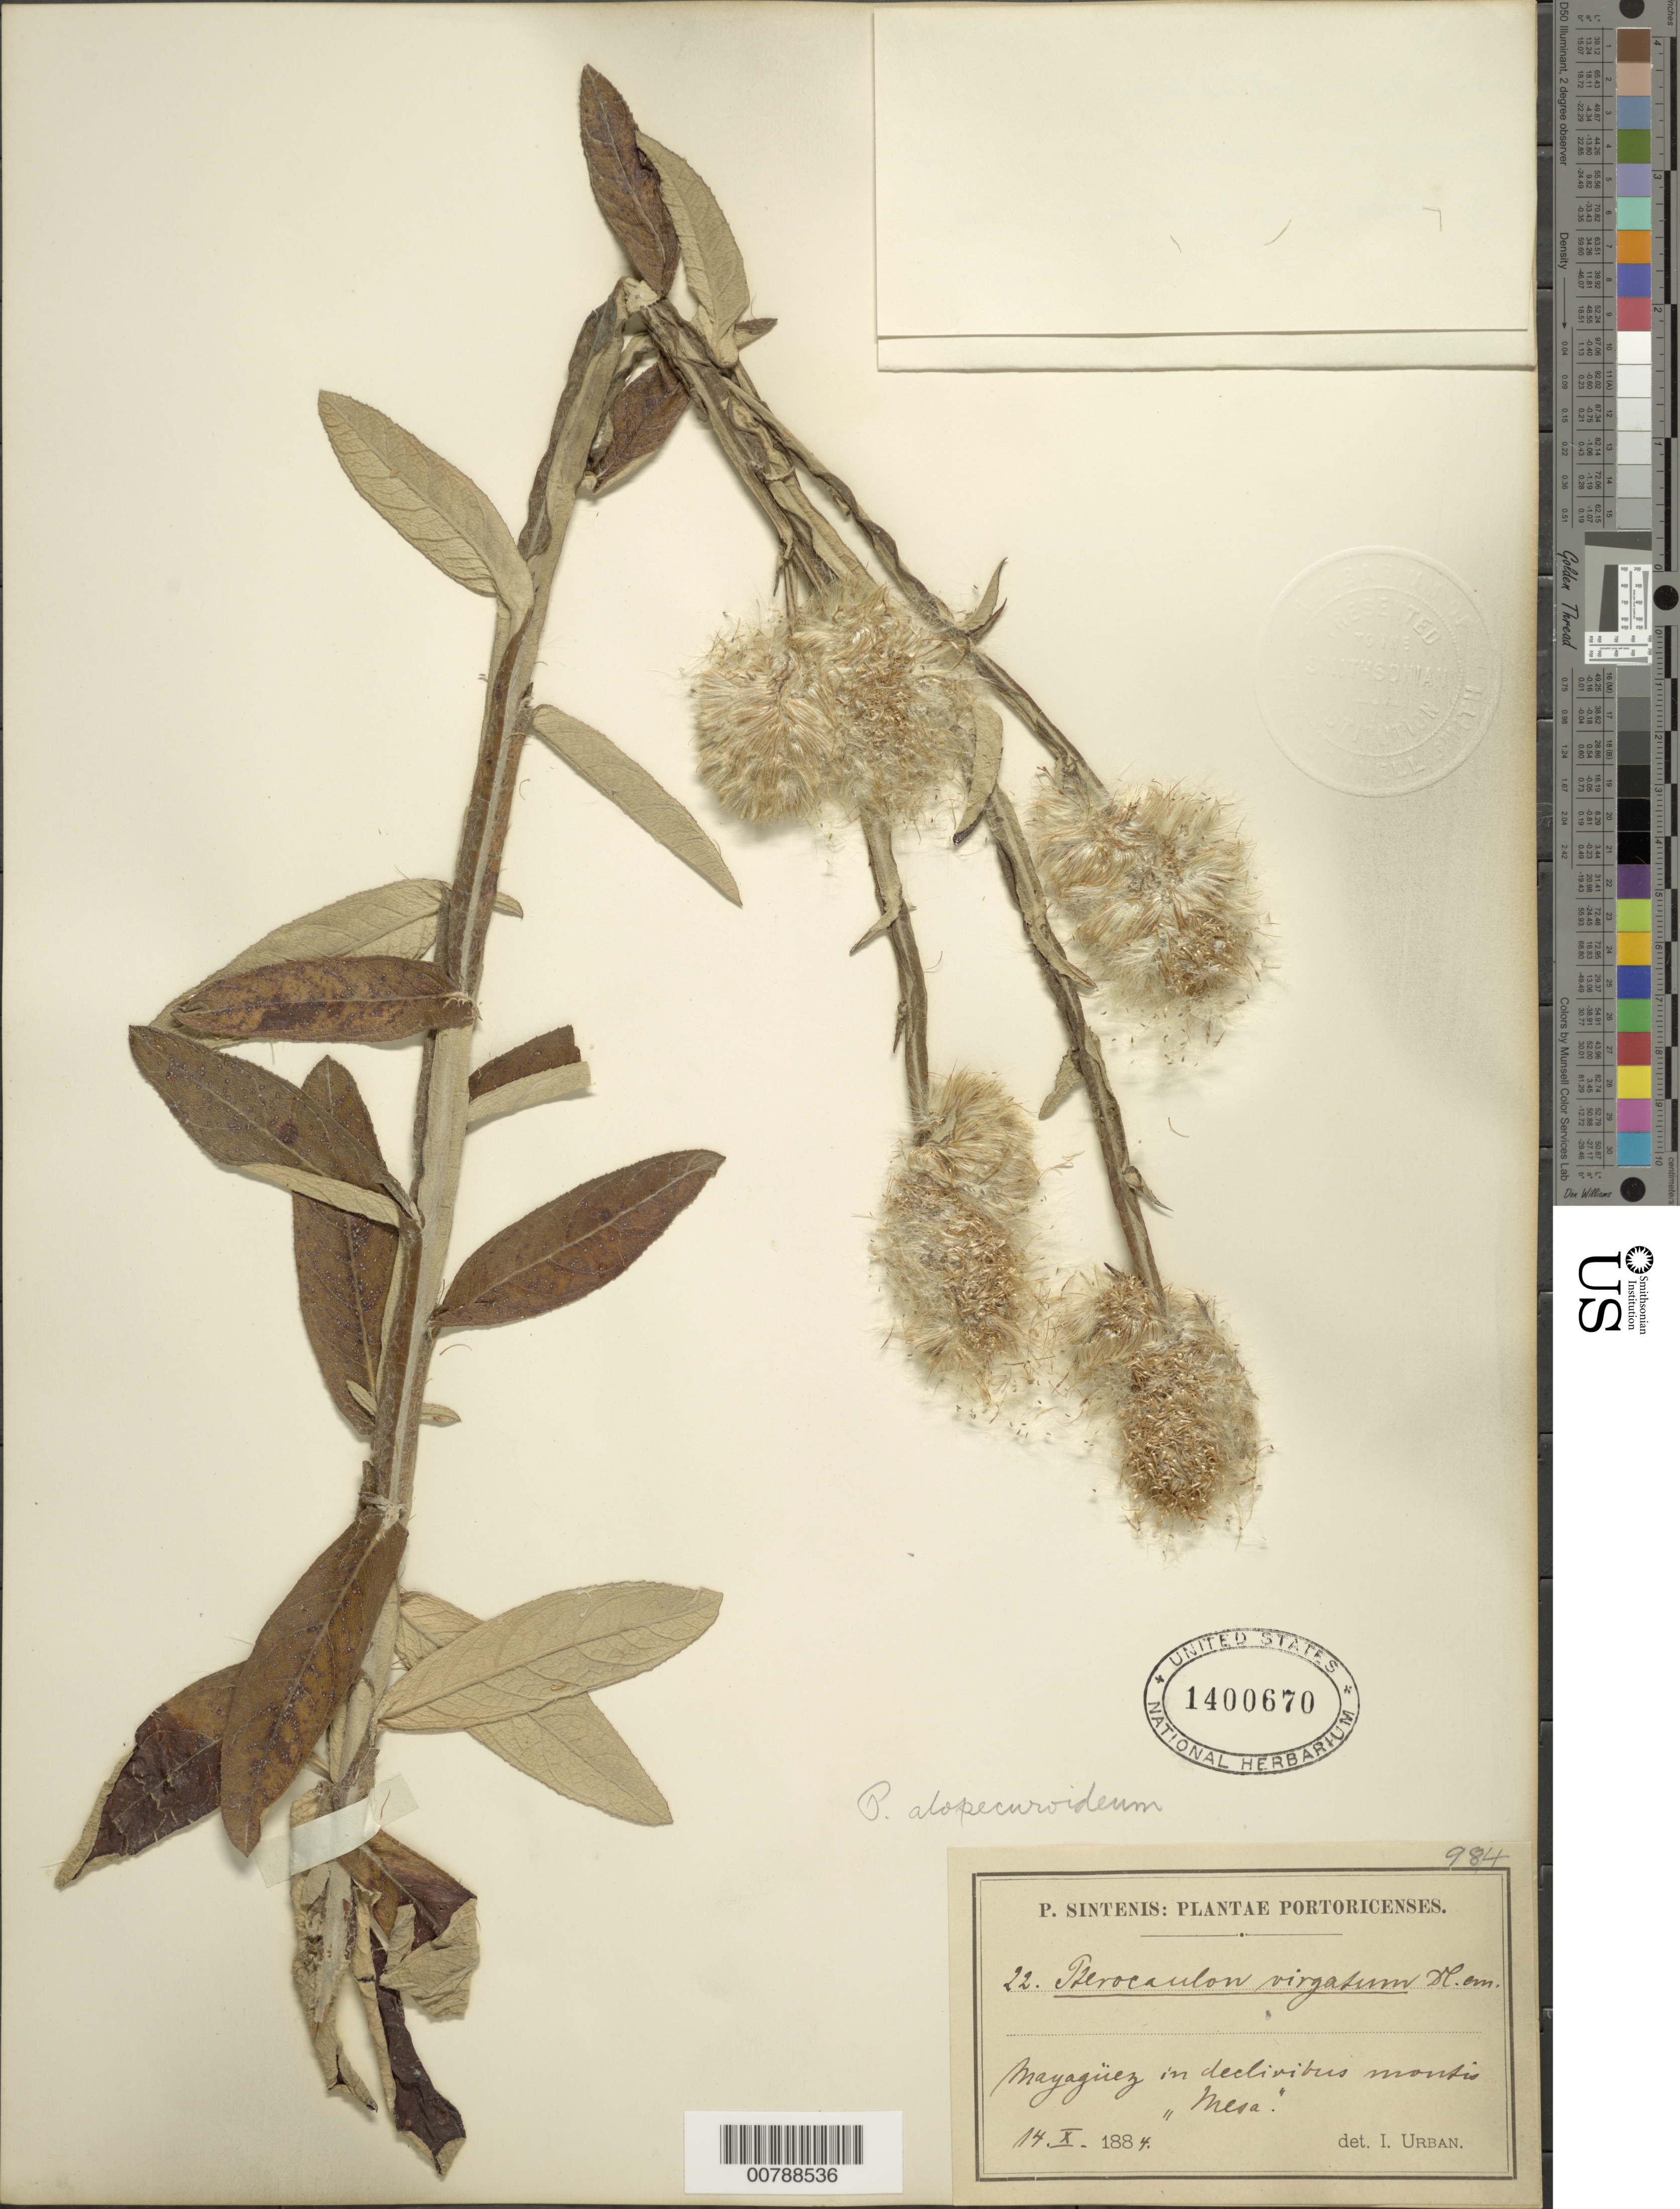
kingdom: Plantae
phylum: Tracheophyta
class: Magnoliopsida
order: Asterales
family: Asteraceae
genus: Pterocaulon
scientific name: Pterocaulon alopecuroides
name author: (Lam.) DC.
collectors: P. Sintenis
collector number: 22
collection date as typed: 14 Oct 1884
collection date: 1884-10-14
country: Puerto Rico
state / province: Mayagüez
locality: Mayagüez in declivibus montis "Mesa"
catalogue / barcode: US 1400670